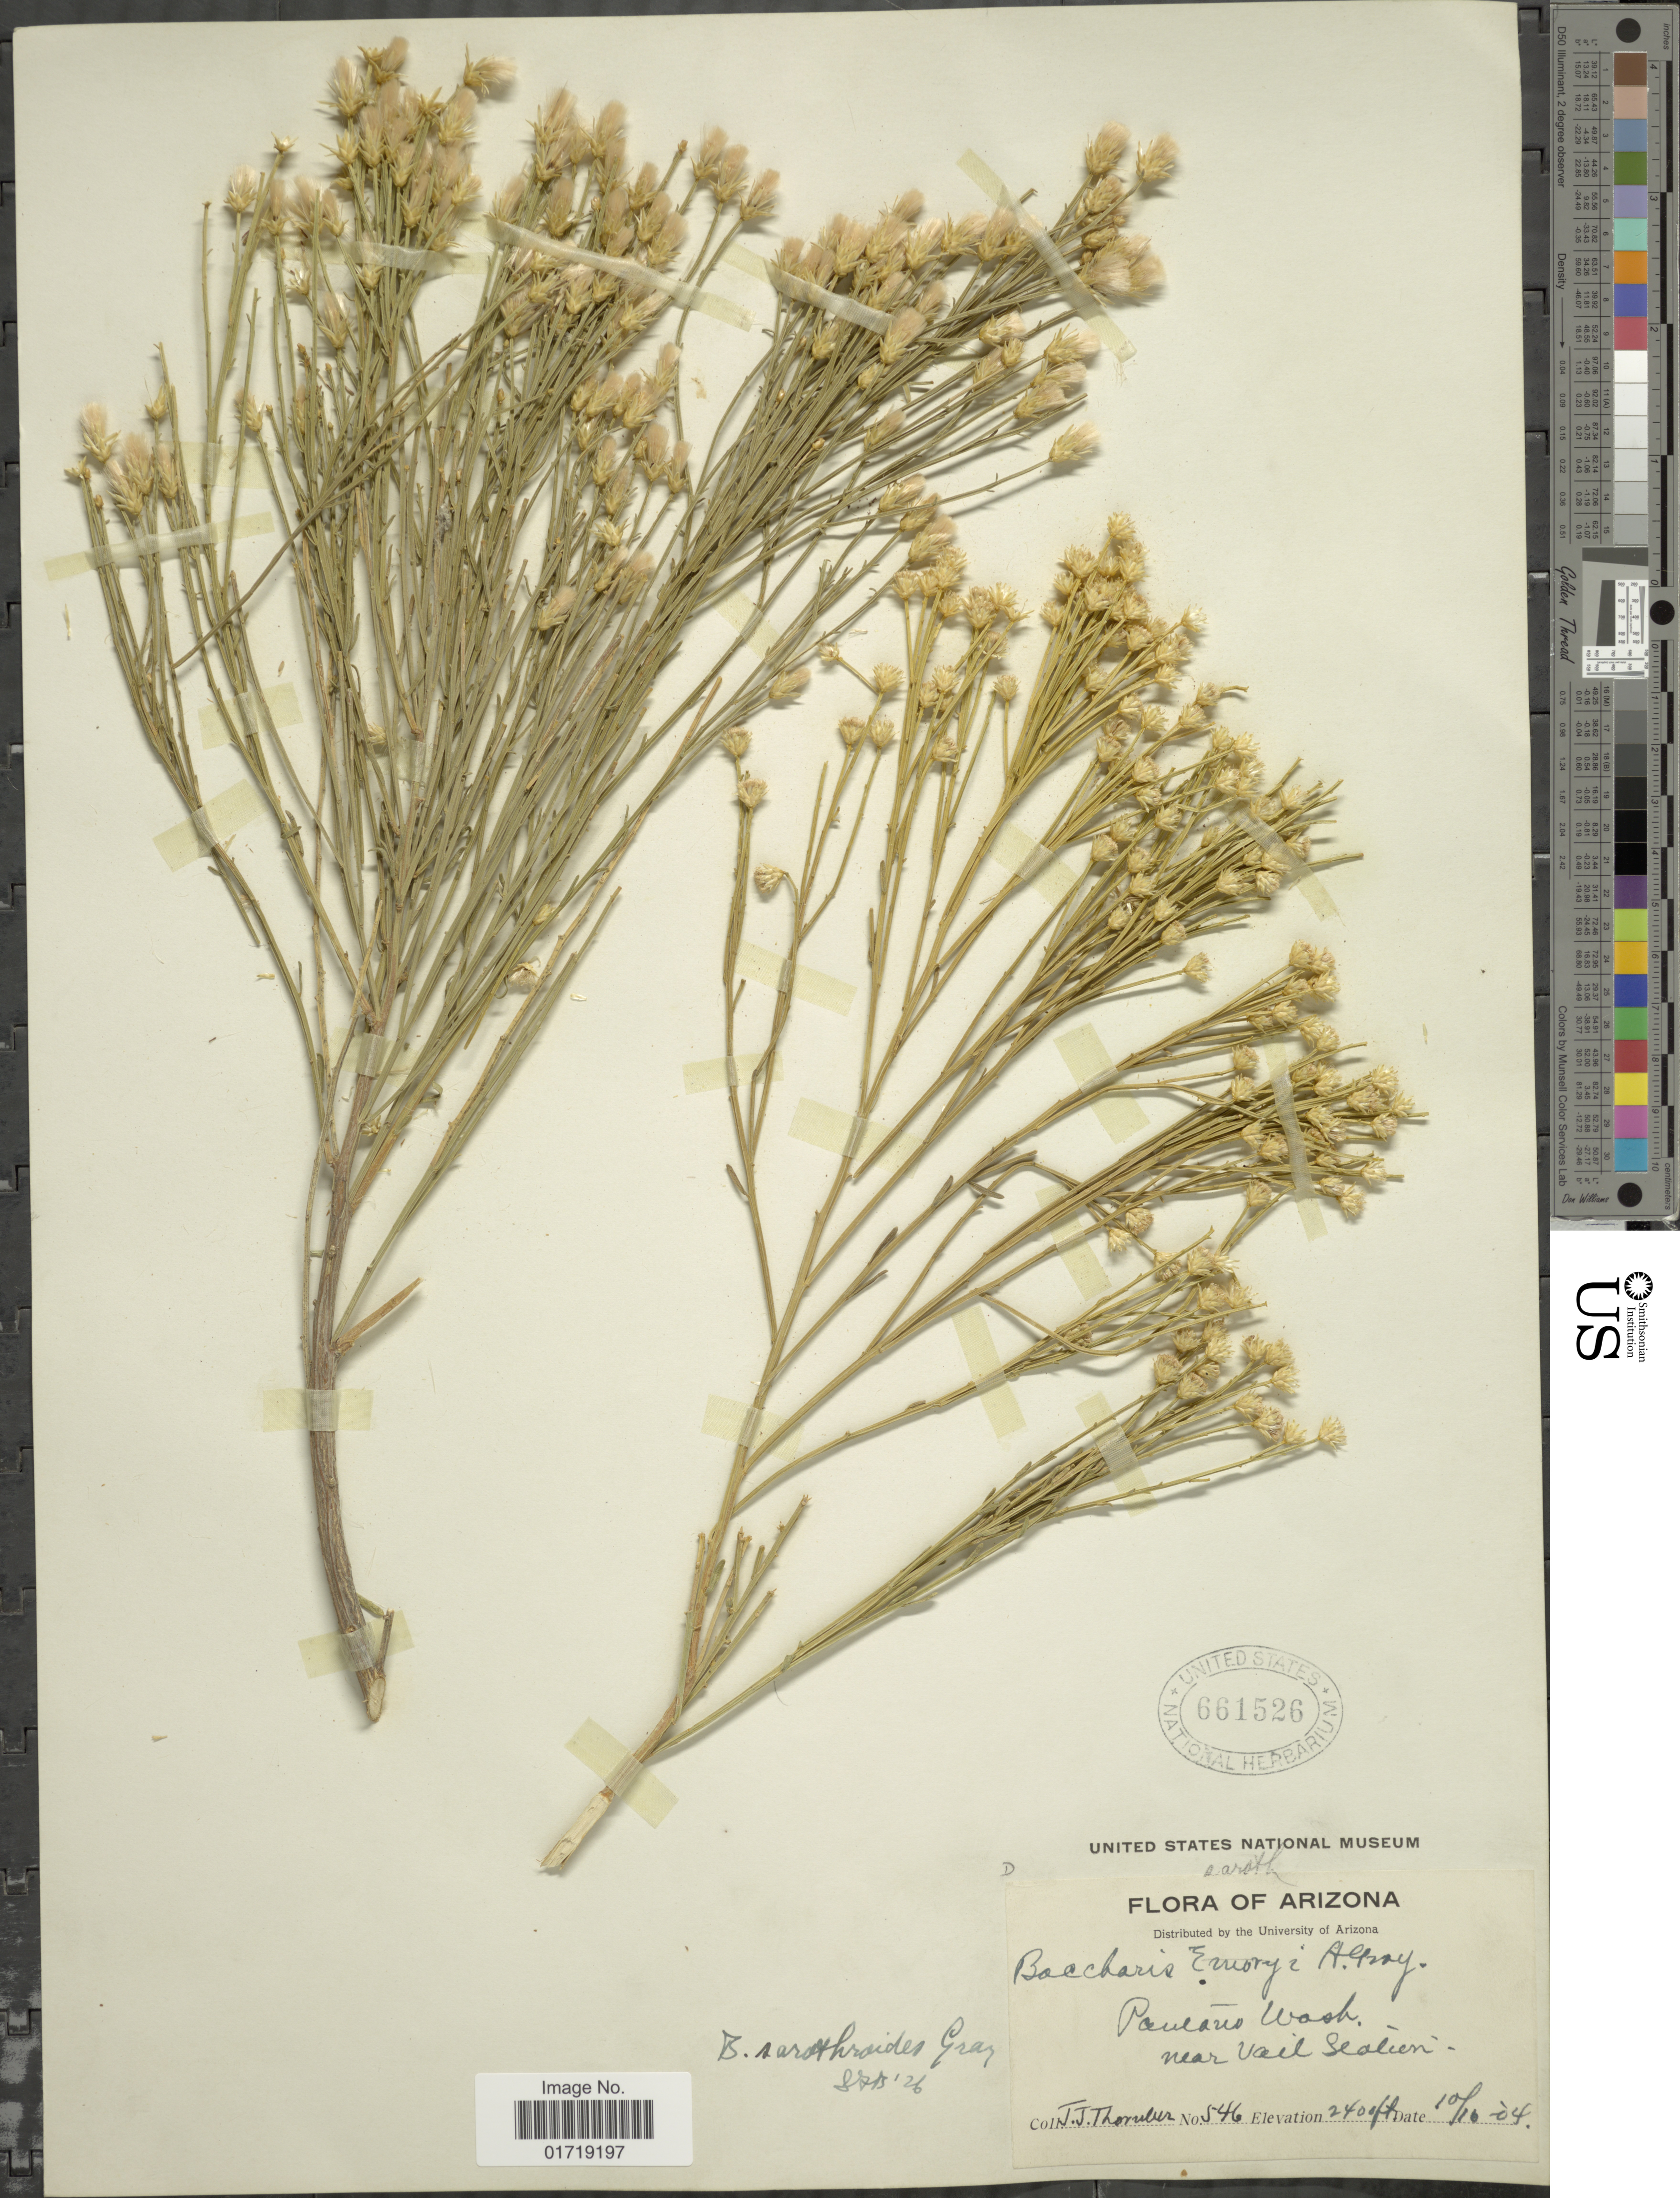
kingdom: Plantae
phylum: Tracheophyta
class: Magnoliopsida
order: Asterales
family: Asteraceae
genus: Baccharis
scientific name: Baccharis sarothroides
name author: A. Gray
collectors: J. Thornber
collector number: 546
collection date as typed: Transcribed d/m/y: 16/10/4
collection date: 1904-10-16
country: United States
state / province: Arizona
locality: Pantano Wash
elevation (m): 732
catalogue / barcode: US 661526